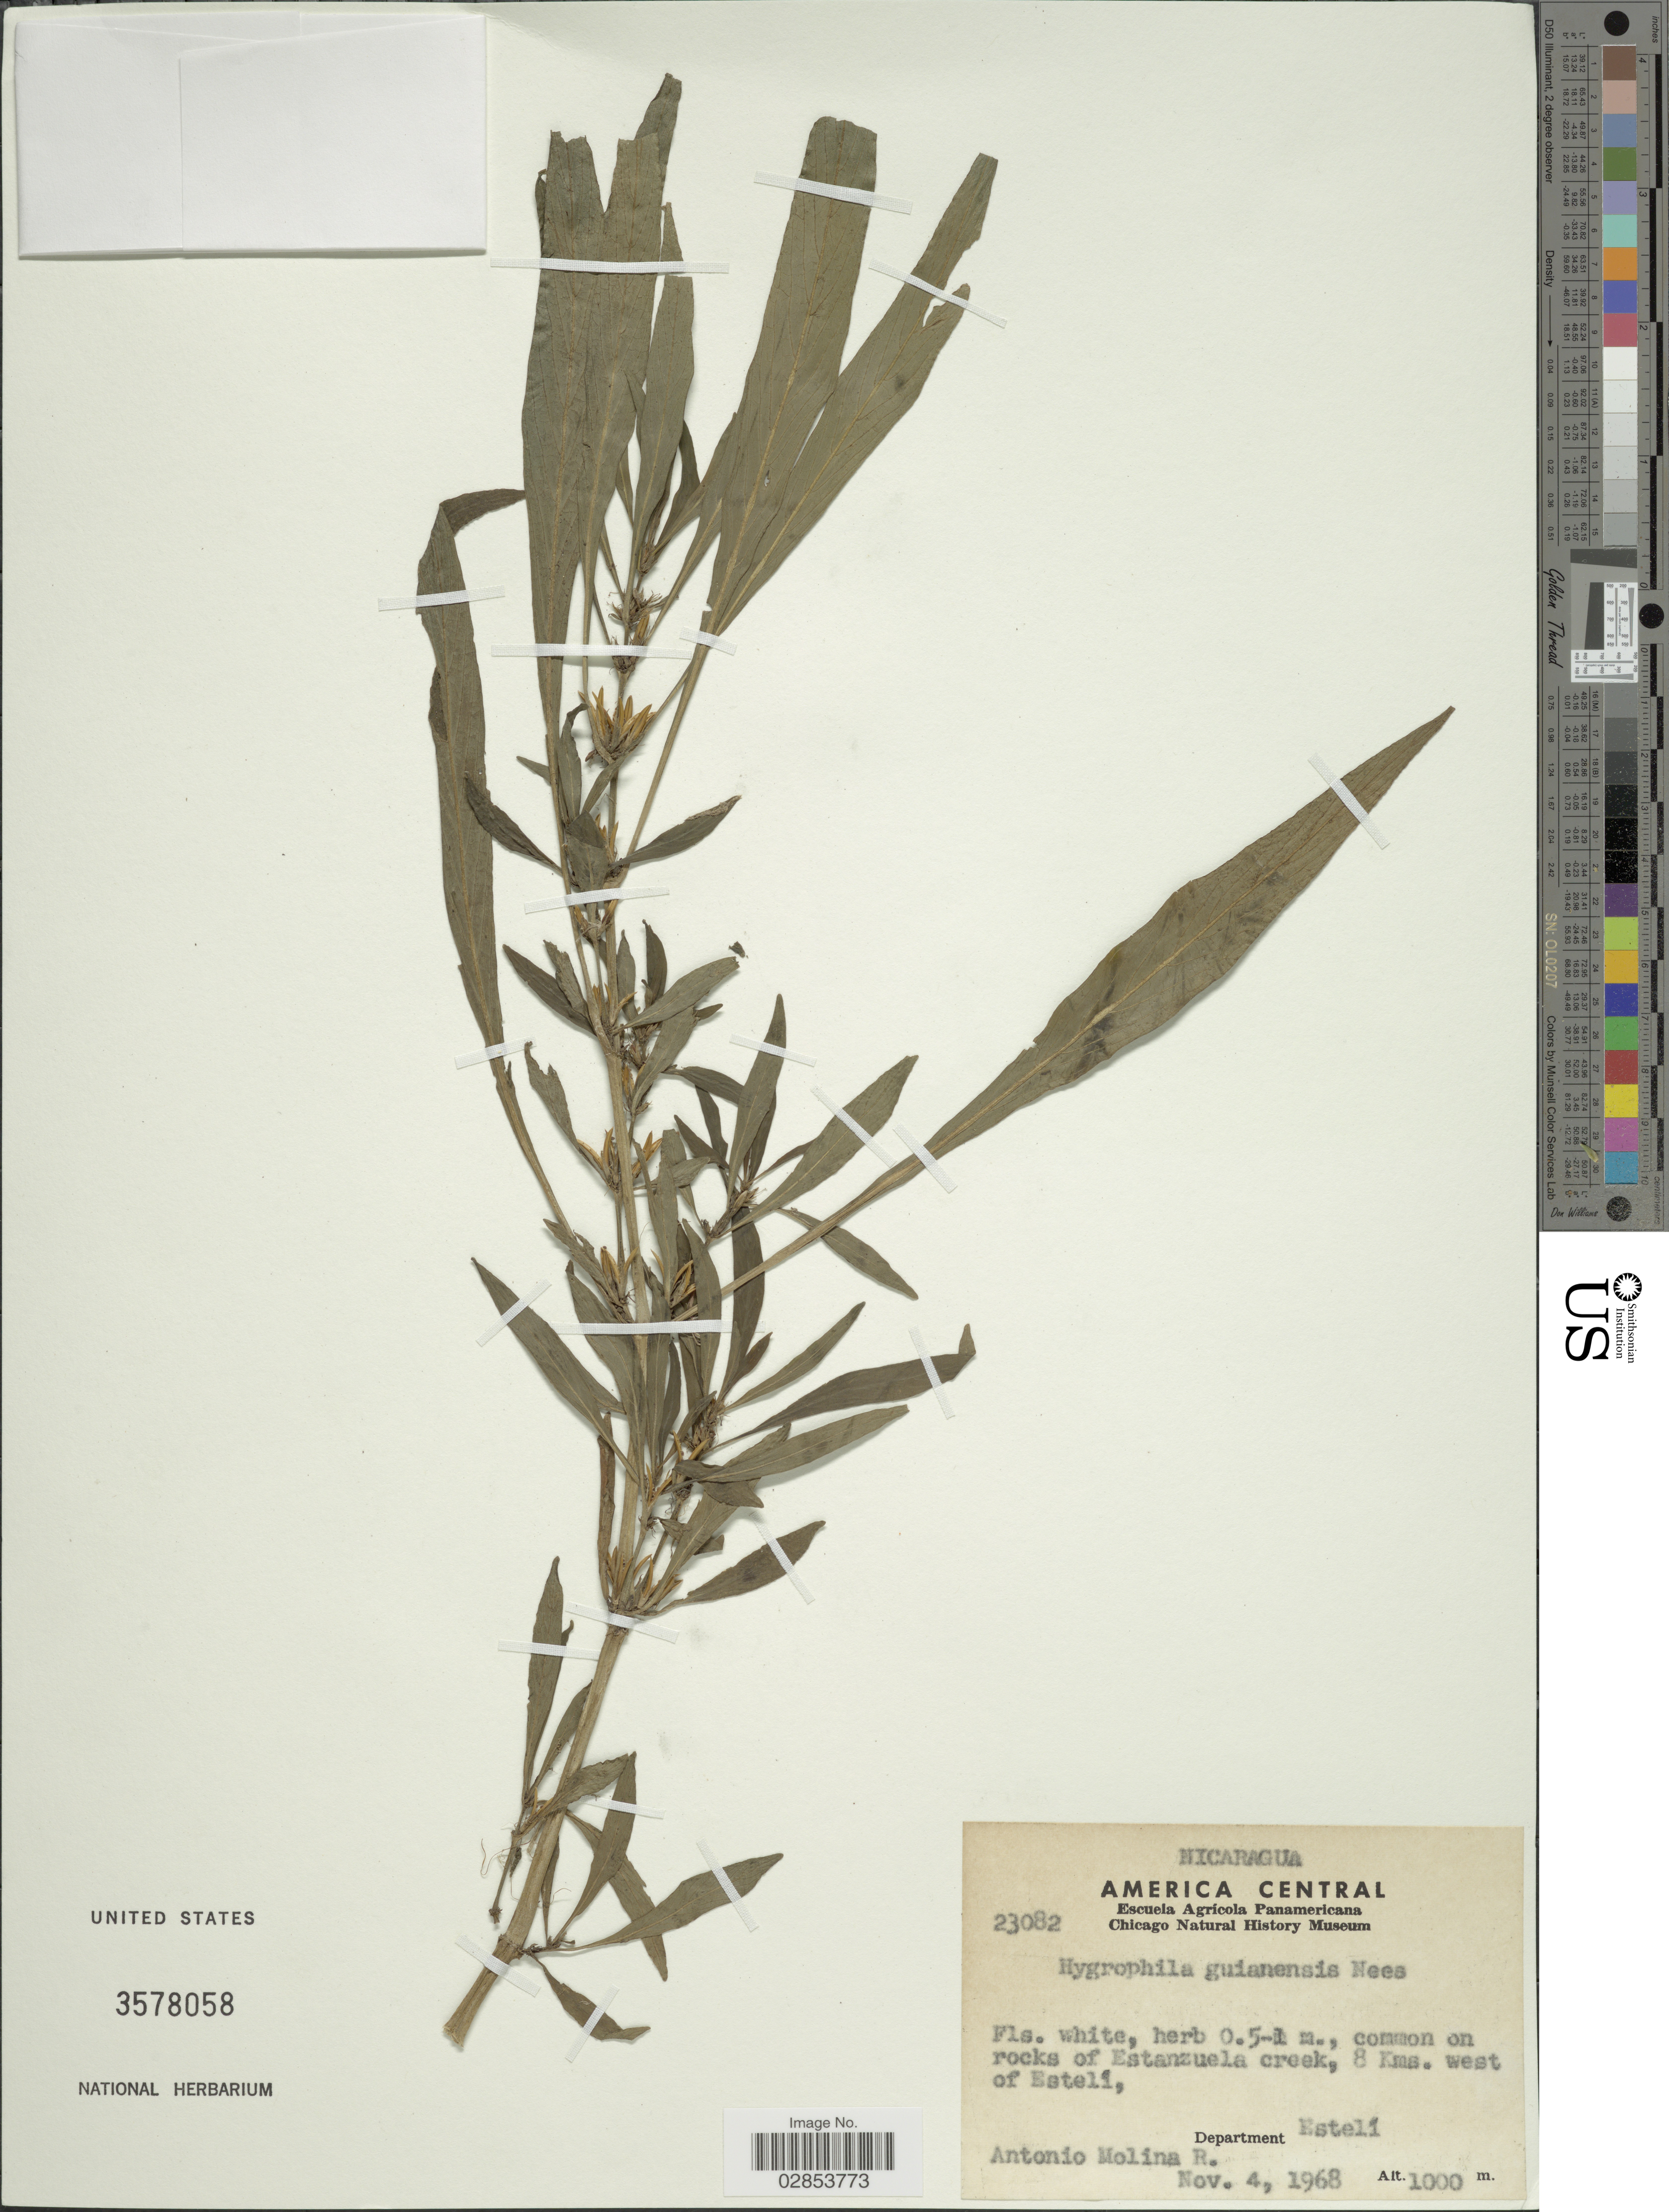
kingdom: Plantae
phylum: Tracheophyta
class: Magnoliopsida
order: Lamiales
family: Acanthaceae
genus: Hygrophila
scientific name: Hygrophila costata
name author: Nees & T. Nees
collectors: A. Molina R.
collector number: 23082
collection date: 1968-11-04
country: Nicaragua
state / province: Esteli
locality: Common on rocks of Estanzuela creek, 8 Kms. west of Estelí, Department Estelí.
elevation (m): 1000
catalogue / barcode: US 3578058